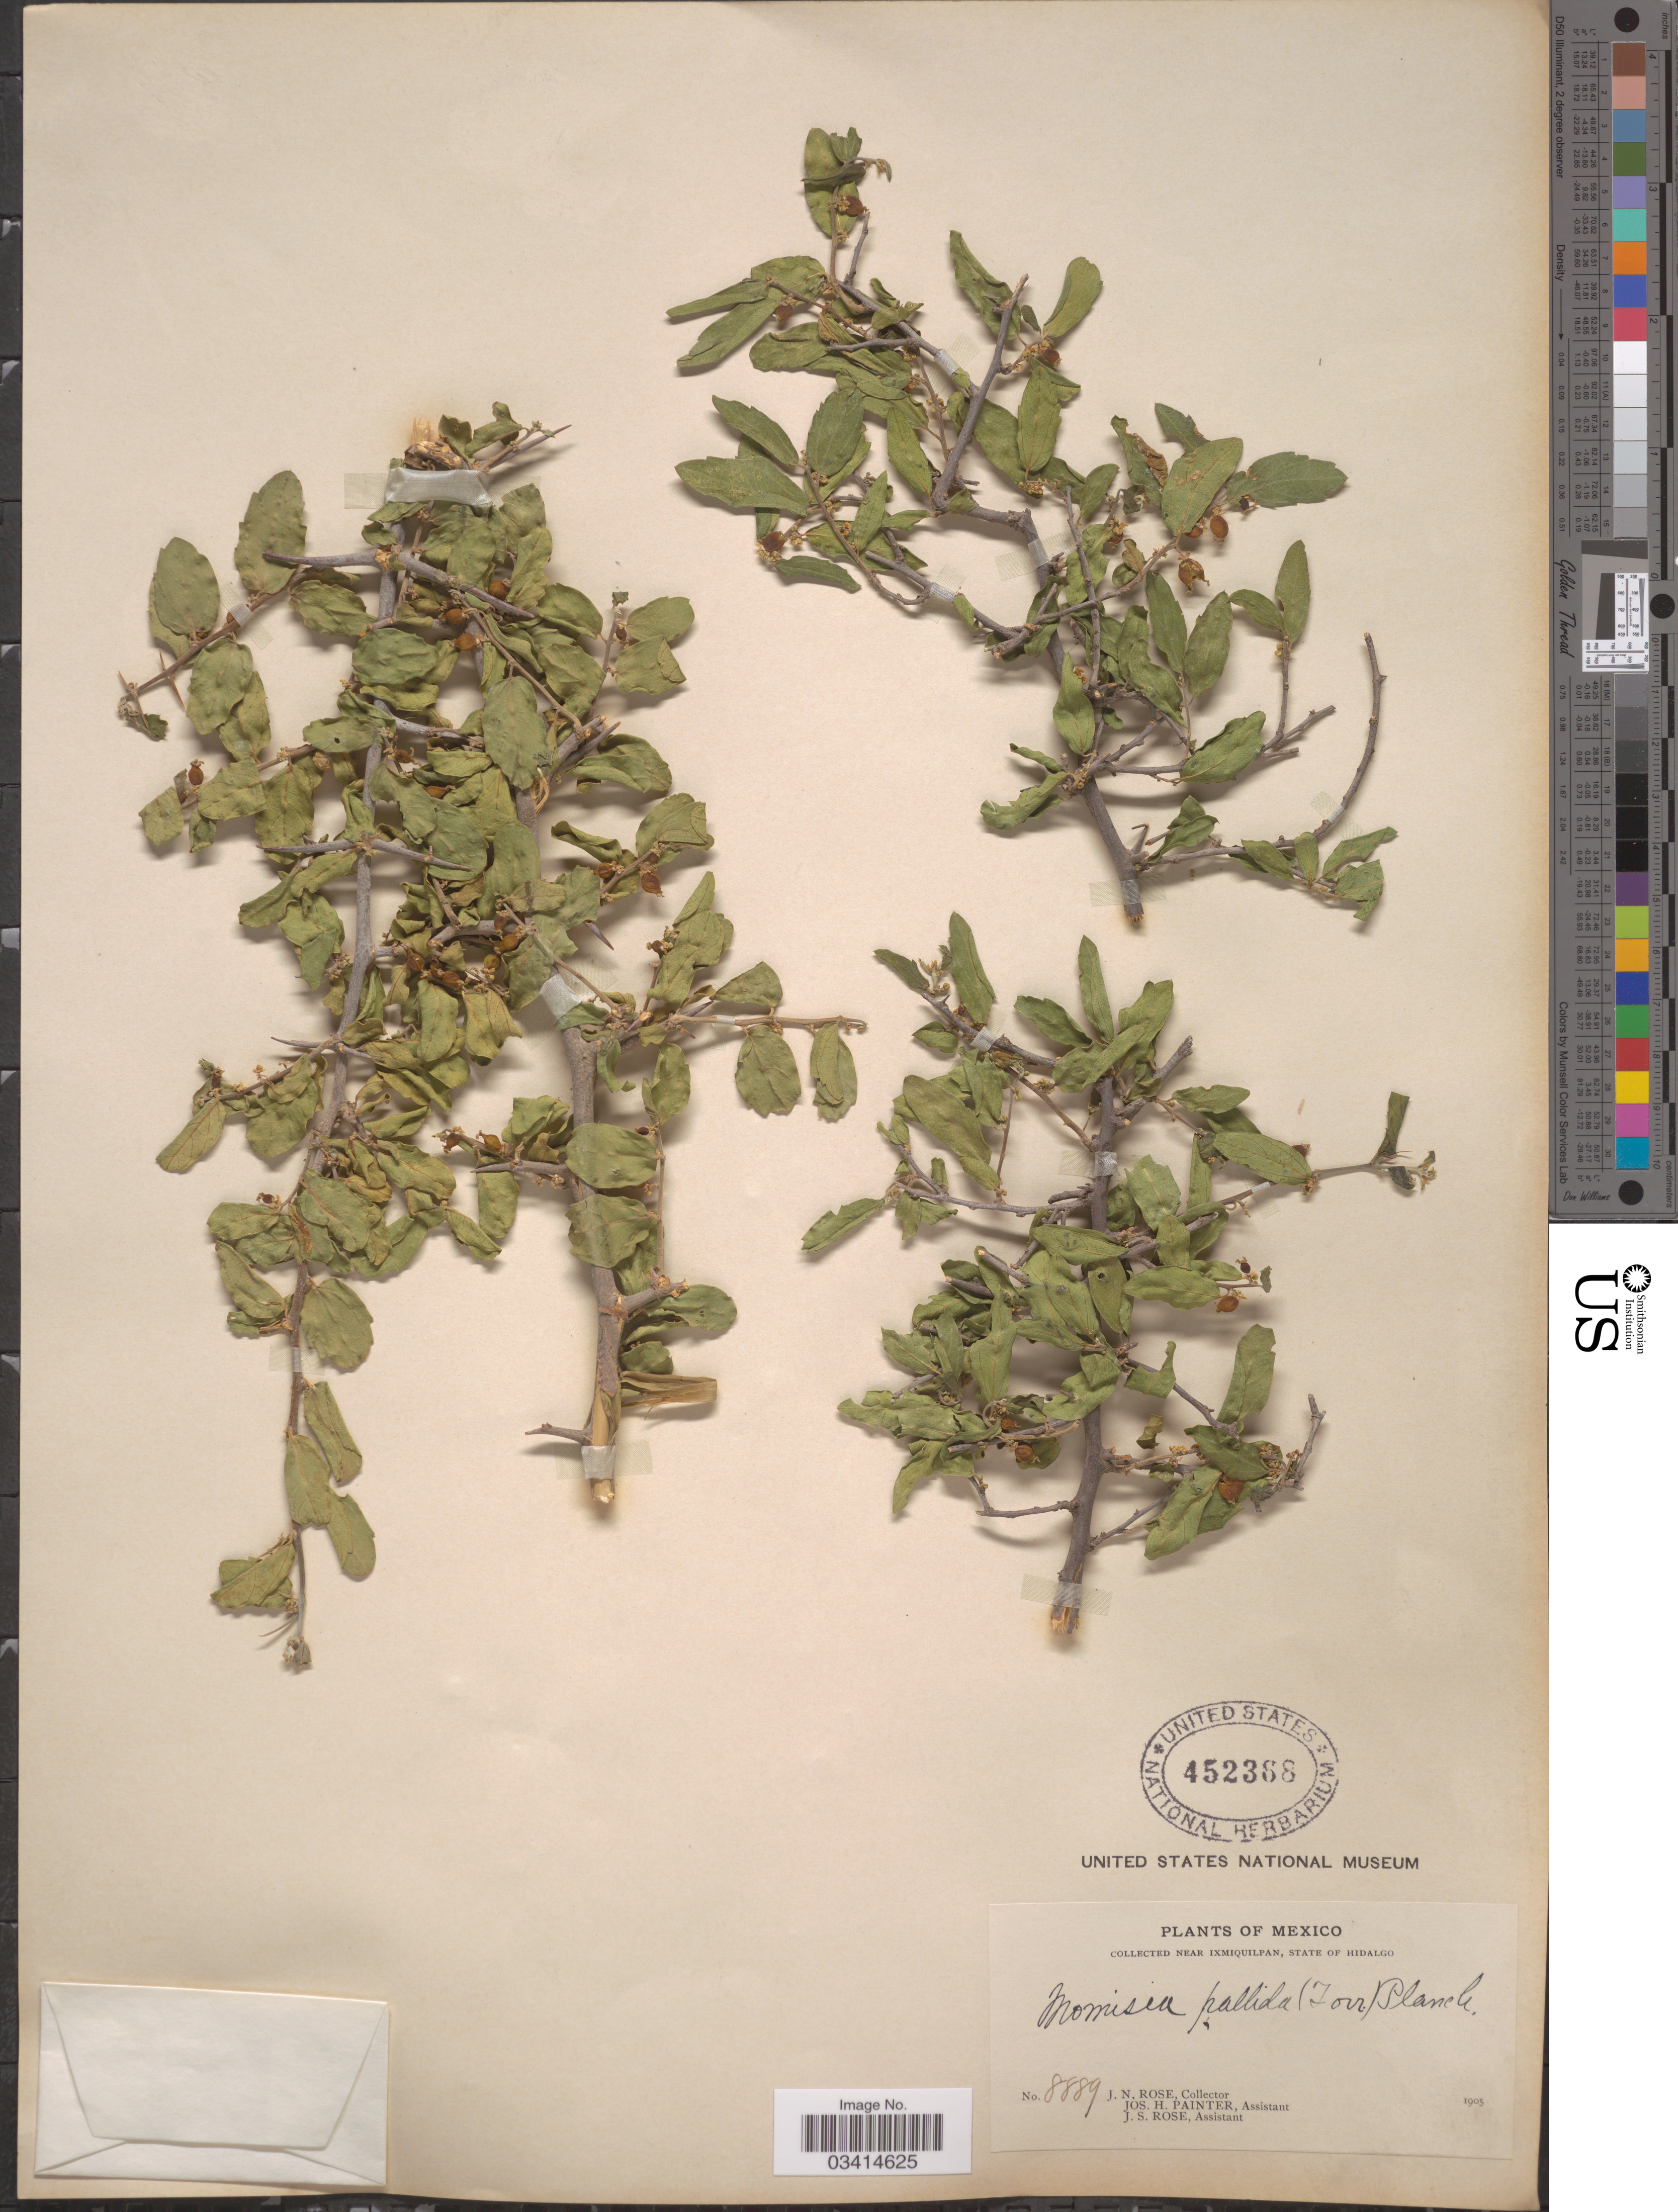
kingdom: Plantae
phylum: Tracheophyta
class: Magnoliopsida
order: Rosales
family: Cannabaceae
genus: Celtis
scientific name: Celtis pallida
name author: Torr. in Emory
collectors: J. N. Rose, J. H. Painter & J. S. Rose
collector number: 8889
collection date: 1905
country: Mexico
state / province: Hidalgo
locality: Near Ixmiquilpan.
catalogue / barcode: US 452368